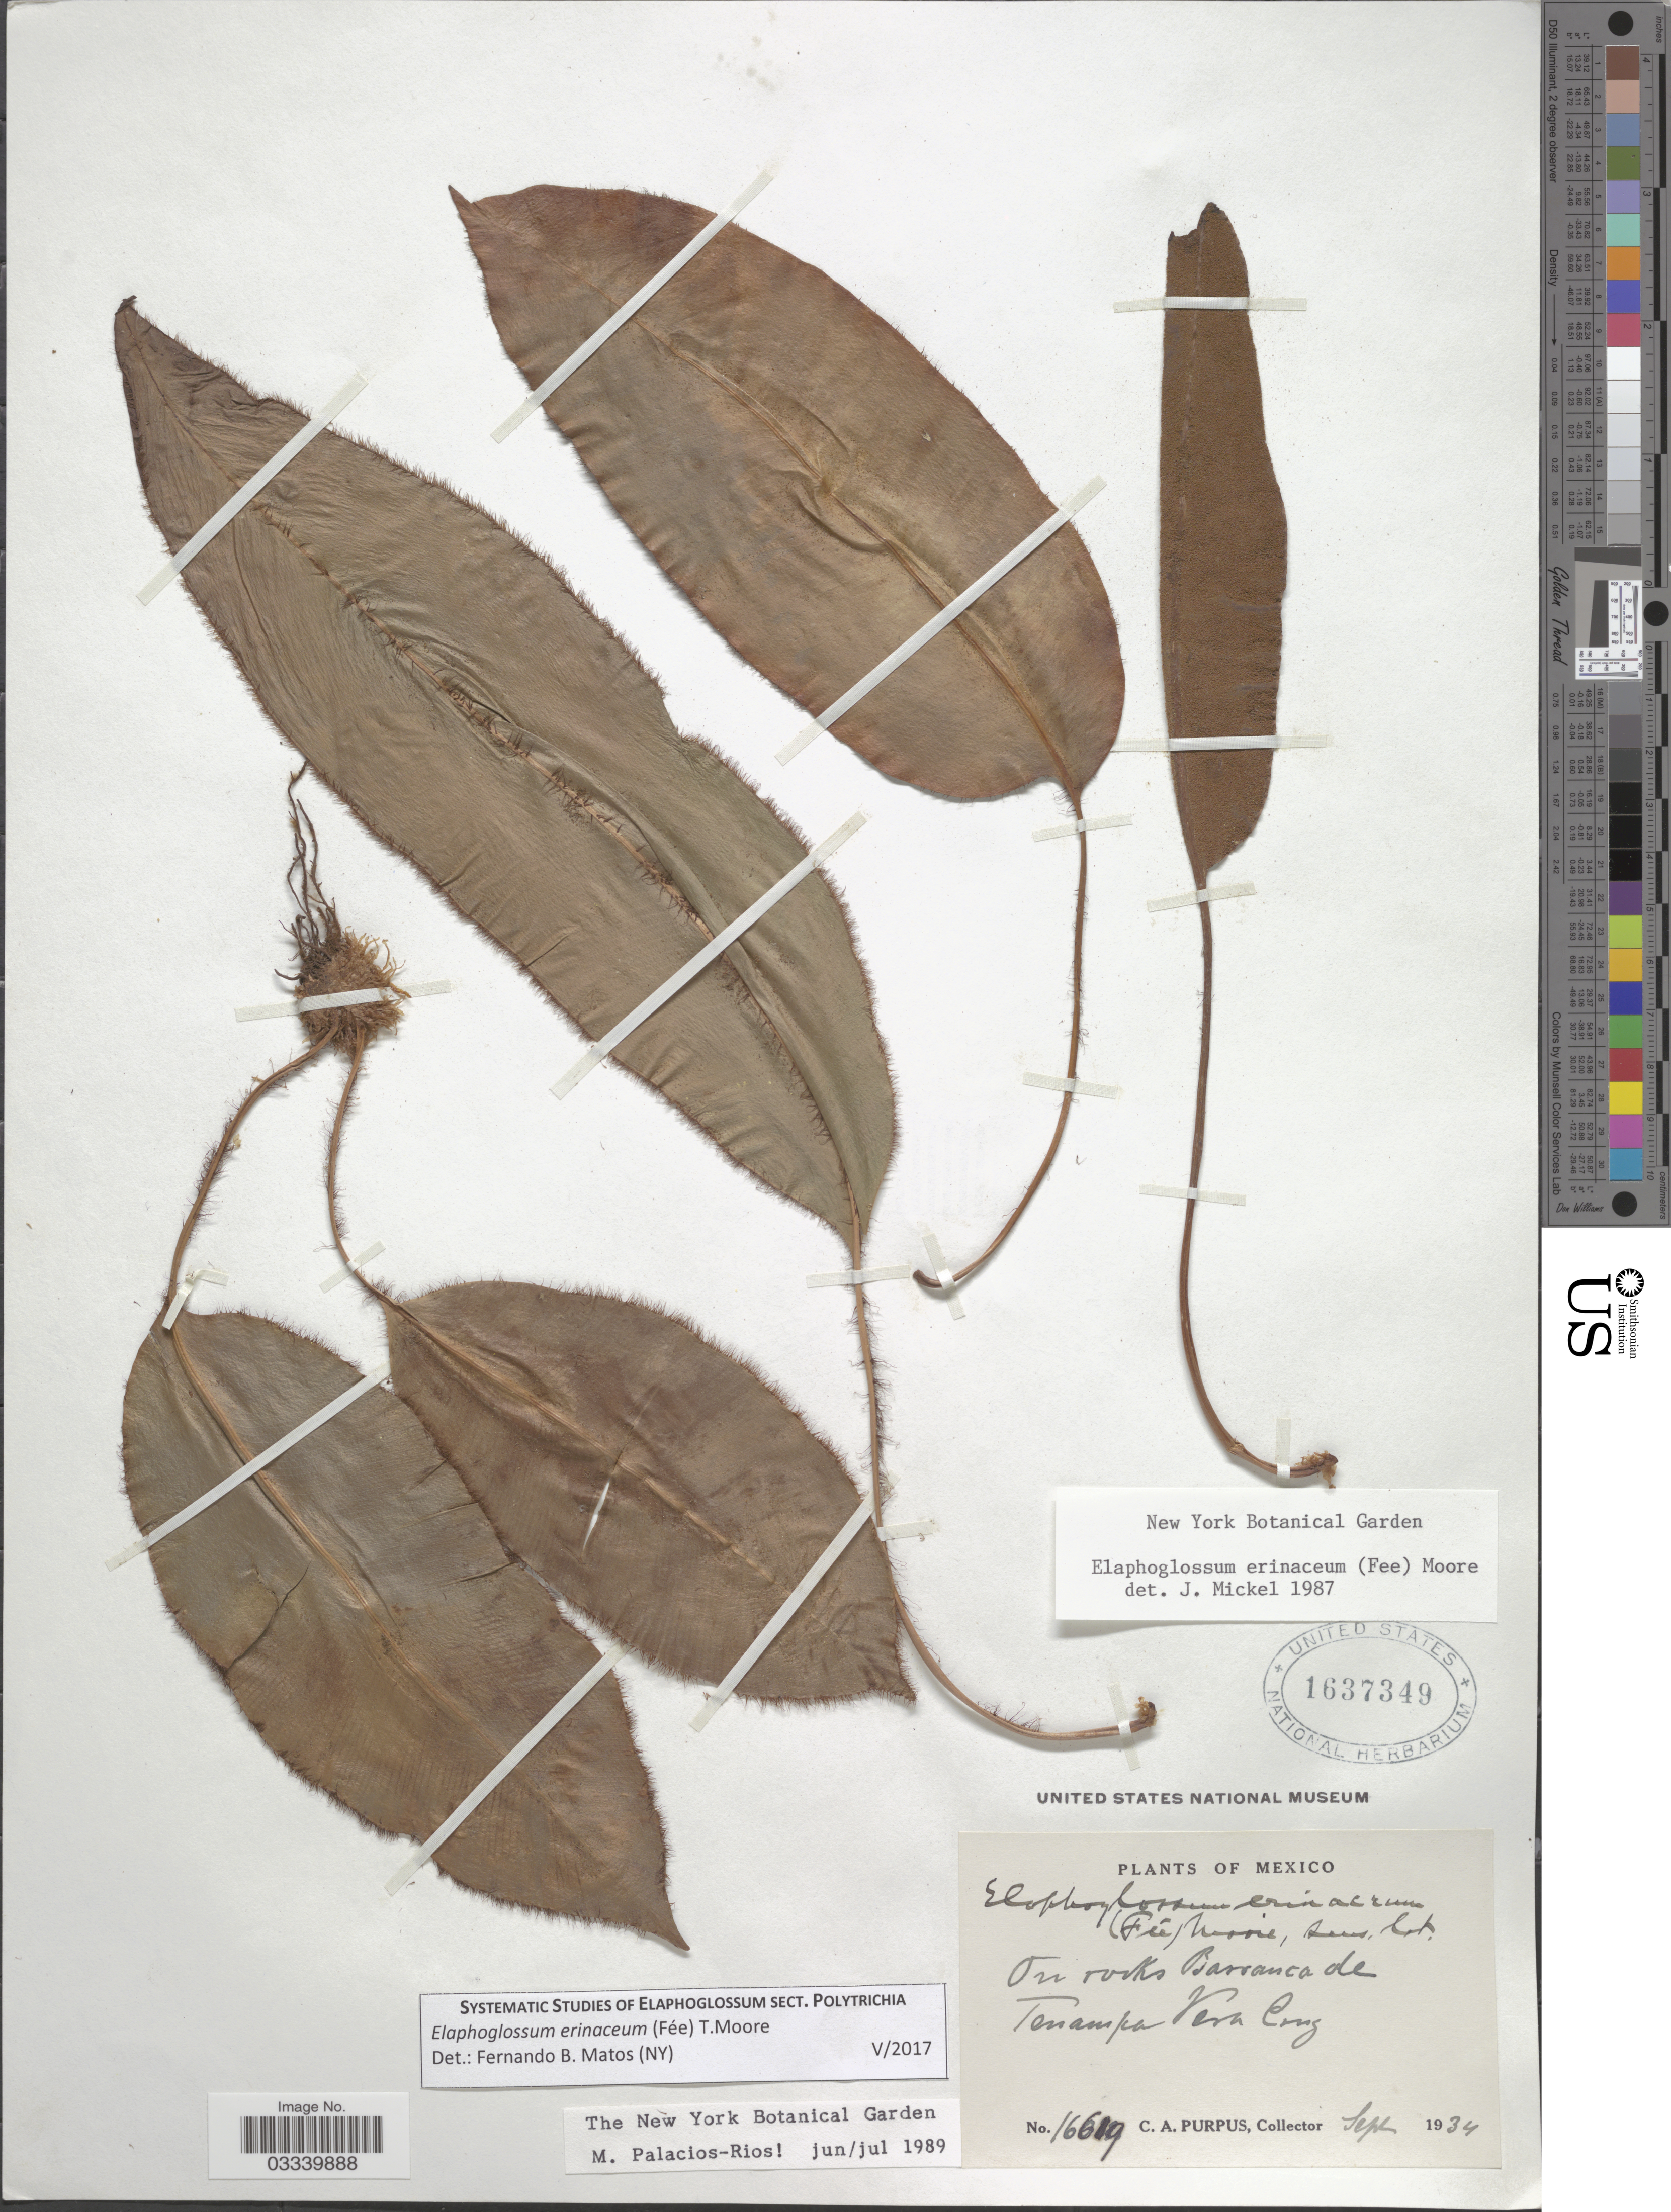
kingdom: Plantae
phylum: Tracheophyta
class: Polypodiopsida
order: Polypodiales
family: Dryopteridaceae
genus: Elaphoglossum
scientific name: Elaphoglossum erinaceum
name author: (Fée) T. Moore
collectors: C. A. Purpus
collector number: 16619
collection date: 1934-09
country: Mexico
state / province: Veracruz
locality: On rocks Barranca de Tenampa Vera Cruz.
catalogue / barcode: US 1637349